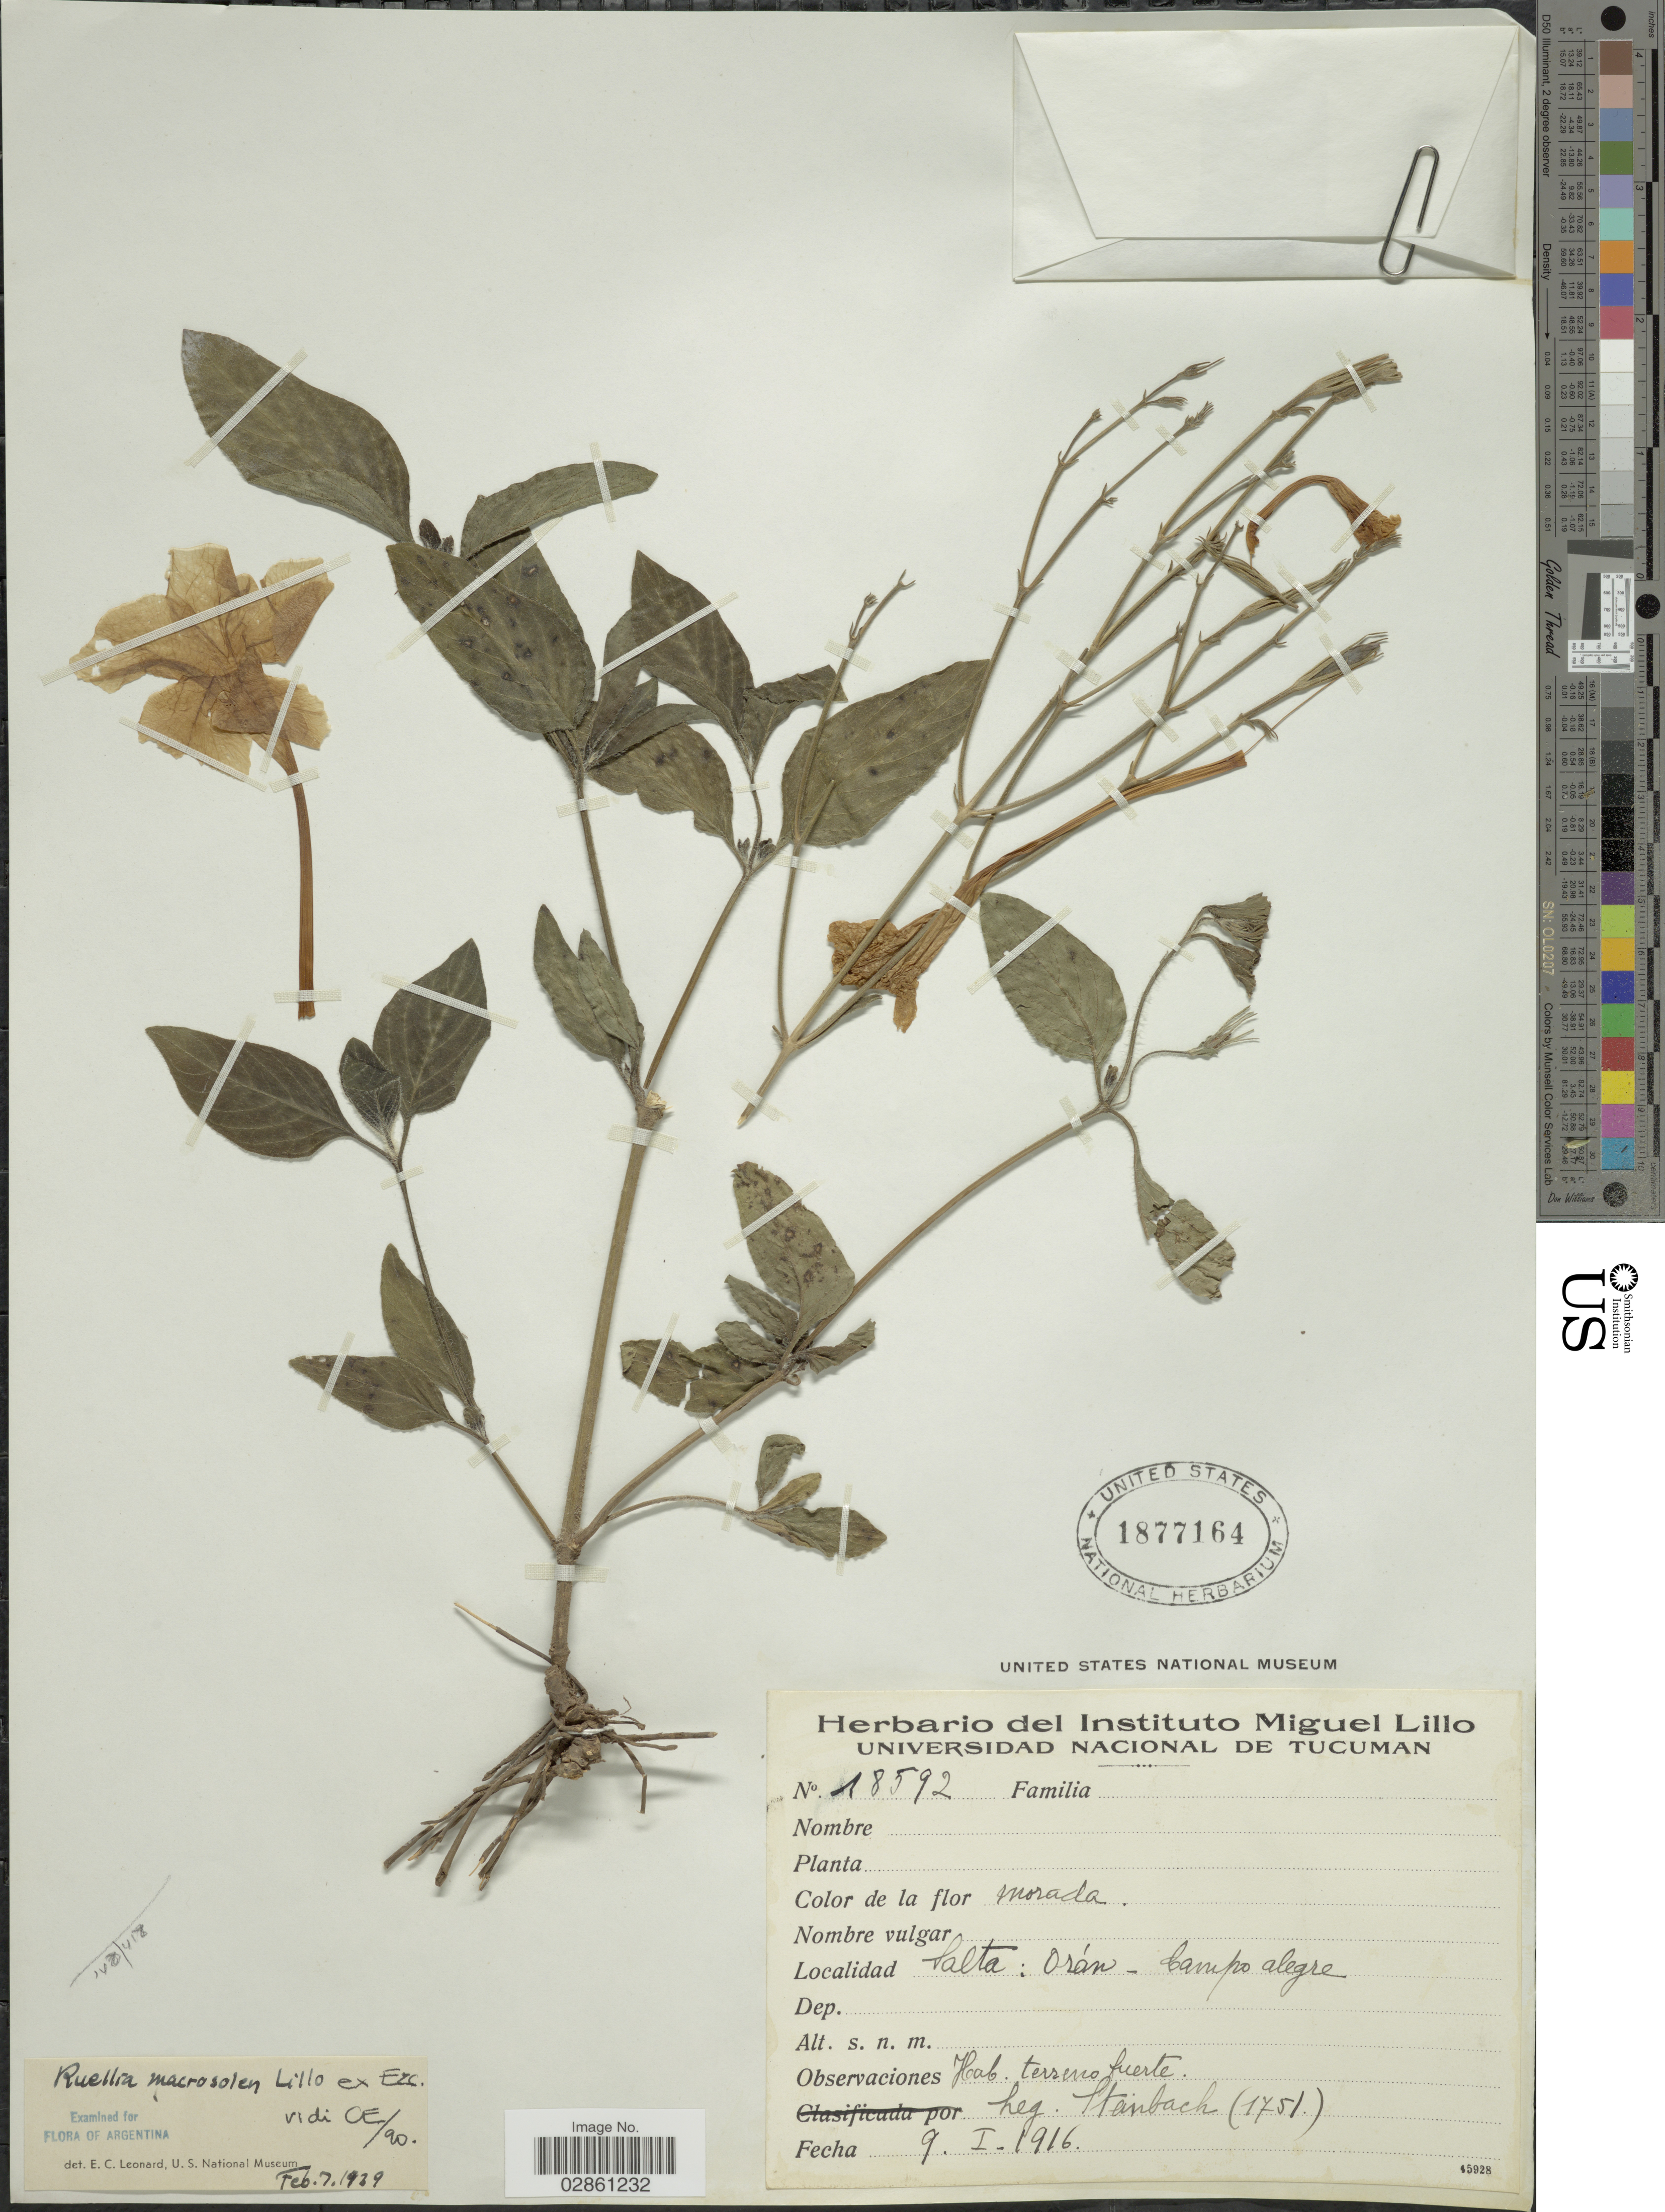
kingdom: Plantae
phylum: Tracheophyta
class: Magnoliopsida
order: Lamiales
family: Acanthaceae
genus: Ruellia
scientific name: Ruellia macrosolen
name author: Lillo ex C. Ezcurra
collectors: Steinbach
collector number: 1751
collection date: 1916-01-09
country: Argentina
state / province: Salta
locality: Orán - Campo alegre.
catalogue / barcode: US 1877164